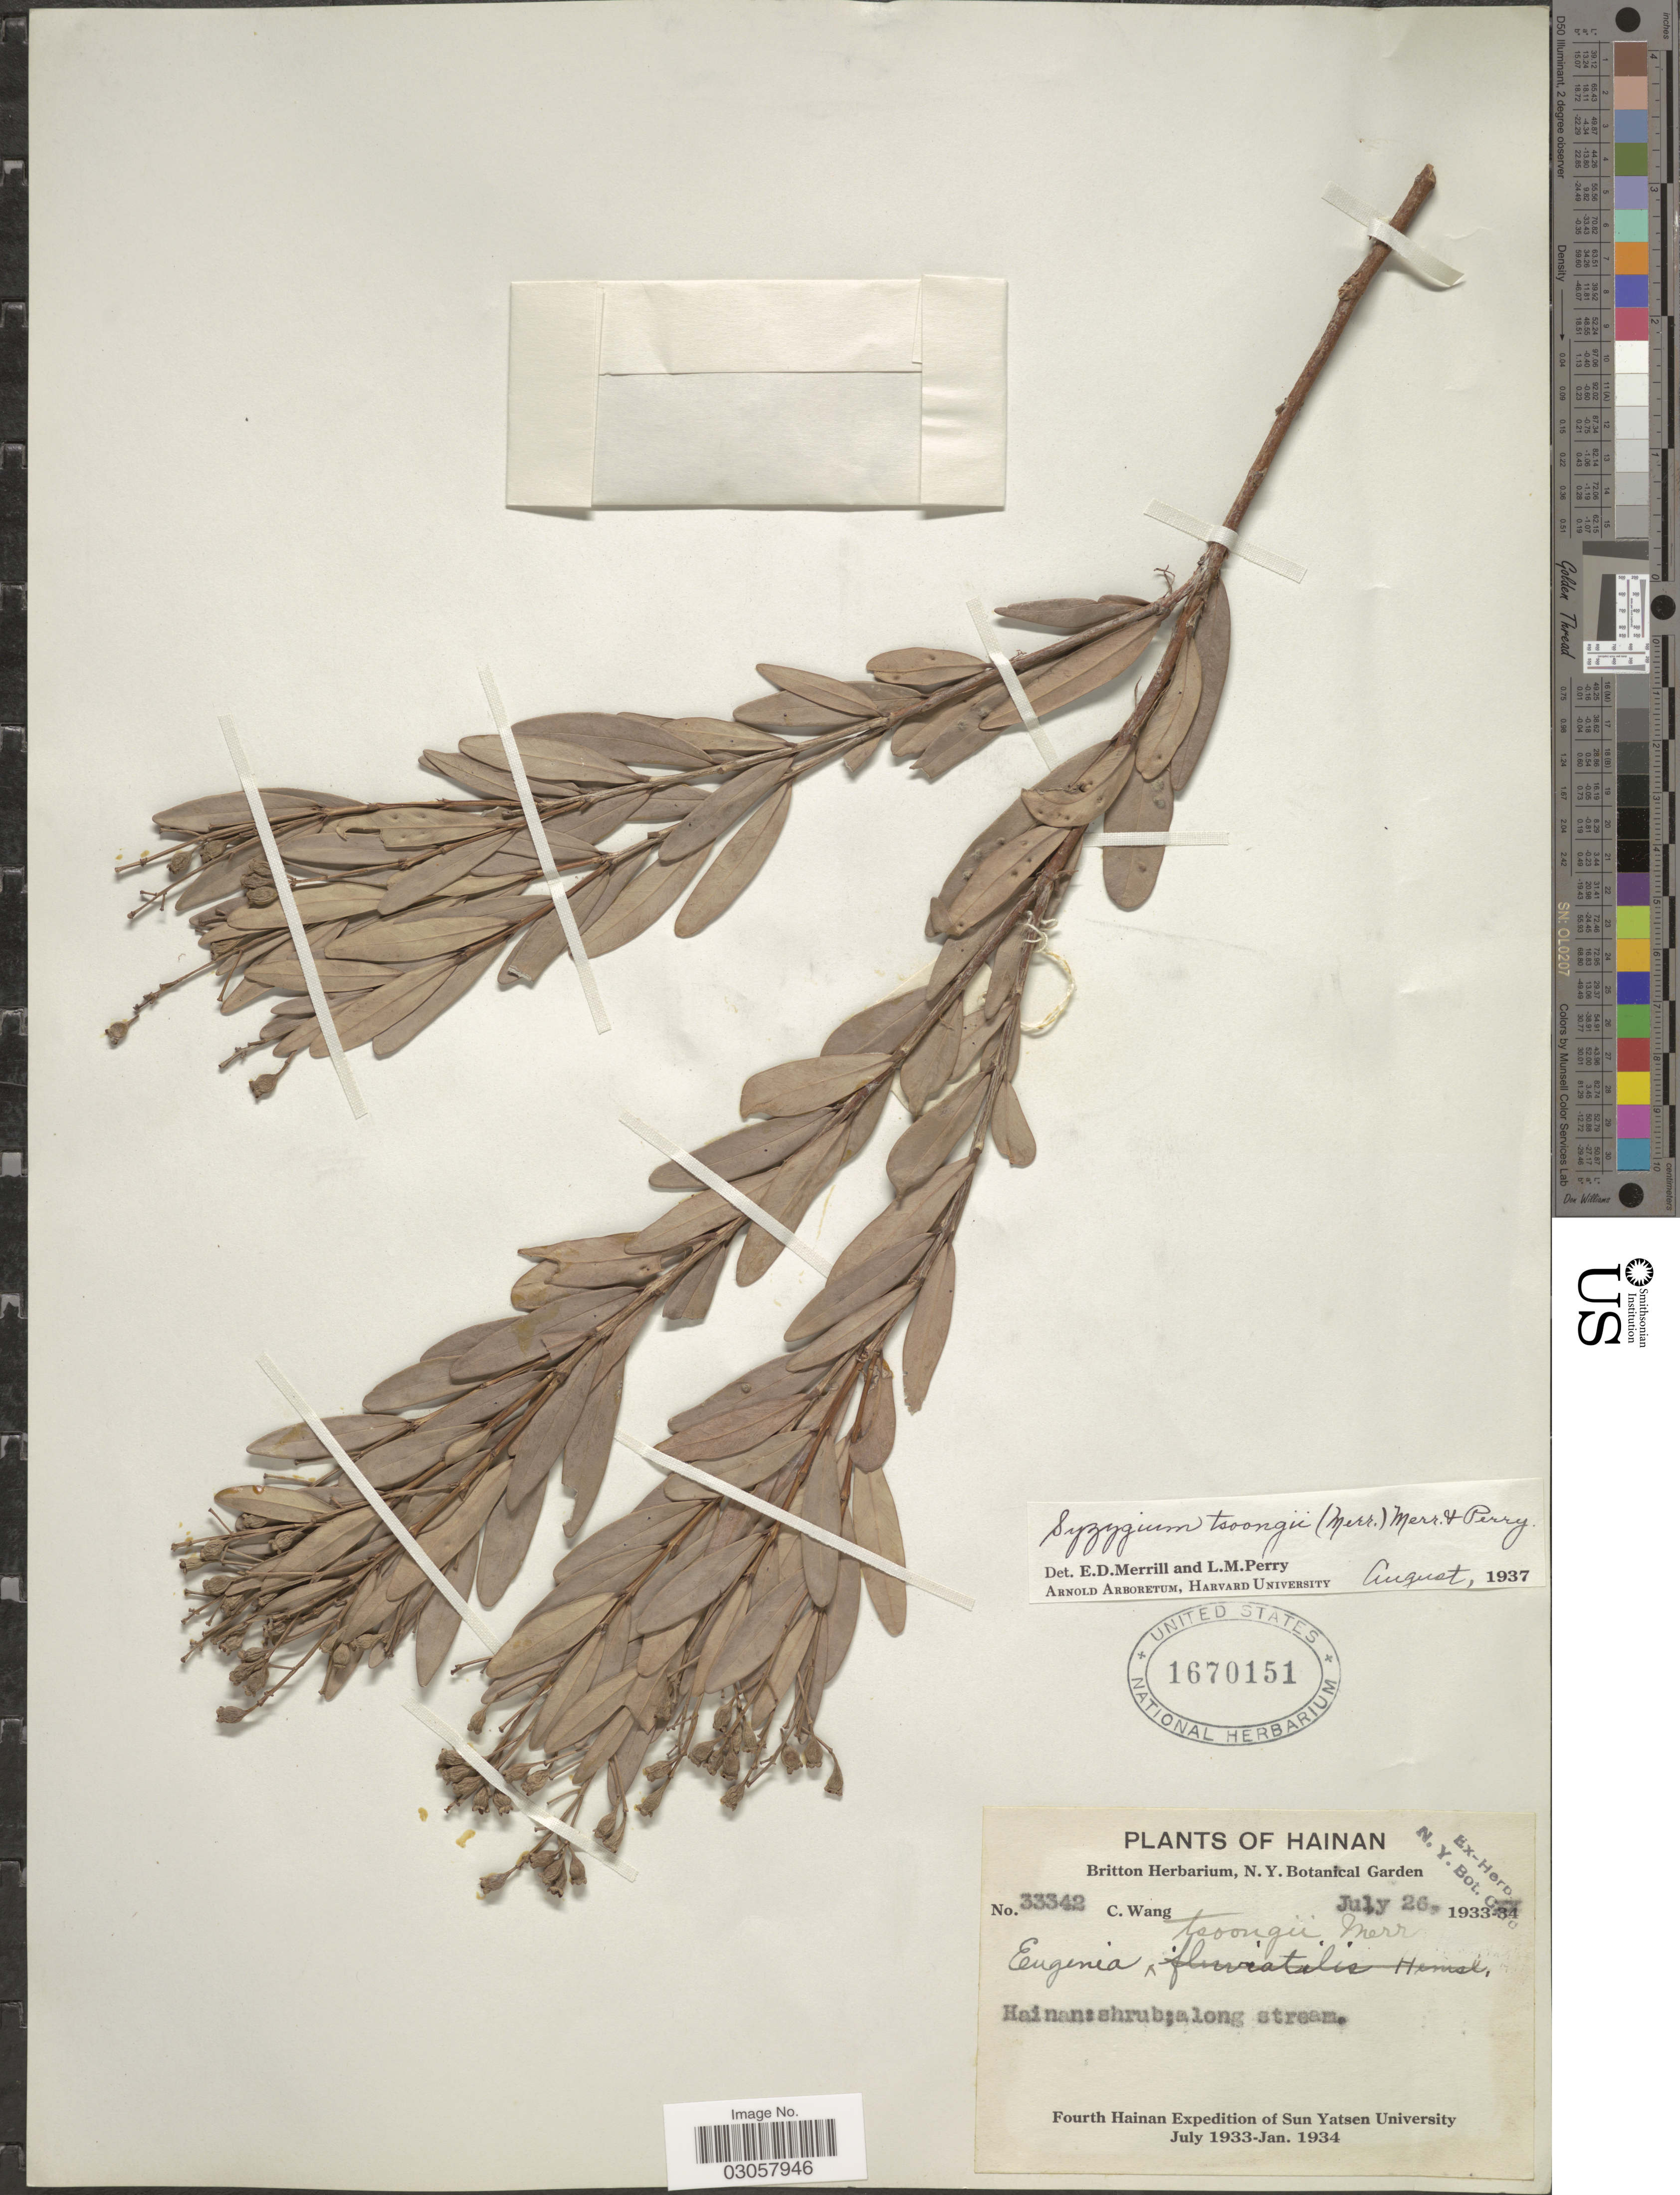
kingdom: Plantae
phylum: Tracheophyta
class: Magnoliopsida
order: Myrtales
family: Myrtaceae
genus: Syzygium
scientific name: Syzygium tsoongii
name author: (Merr.) Merr. & L.M. Perry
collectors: C. Wang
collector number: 33342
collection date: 1933-07-26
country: China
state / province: Hainan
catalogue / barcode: US 1670151